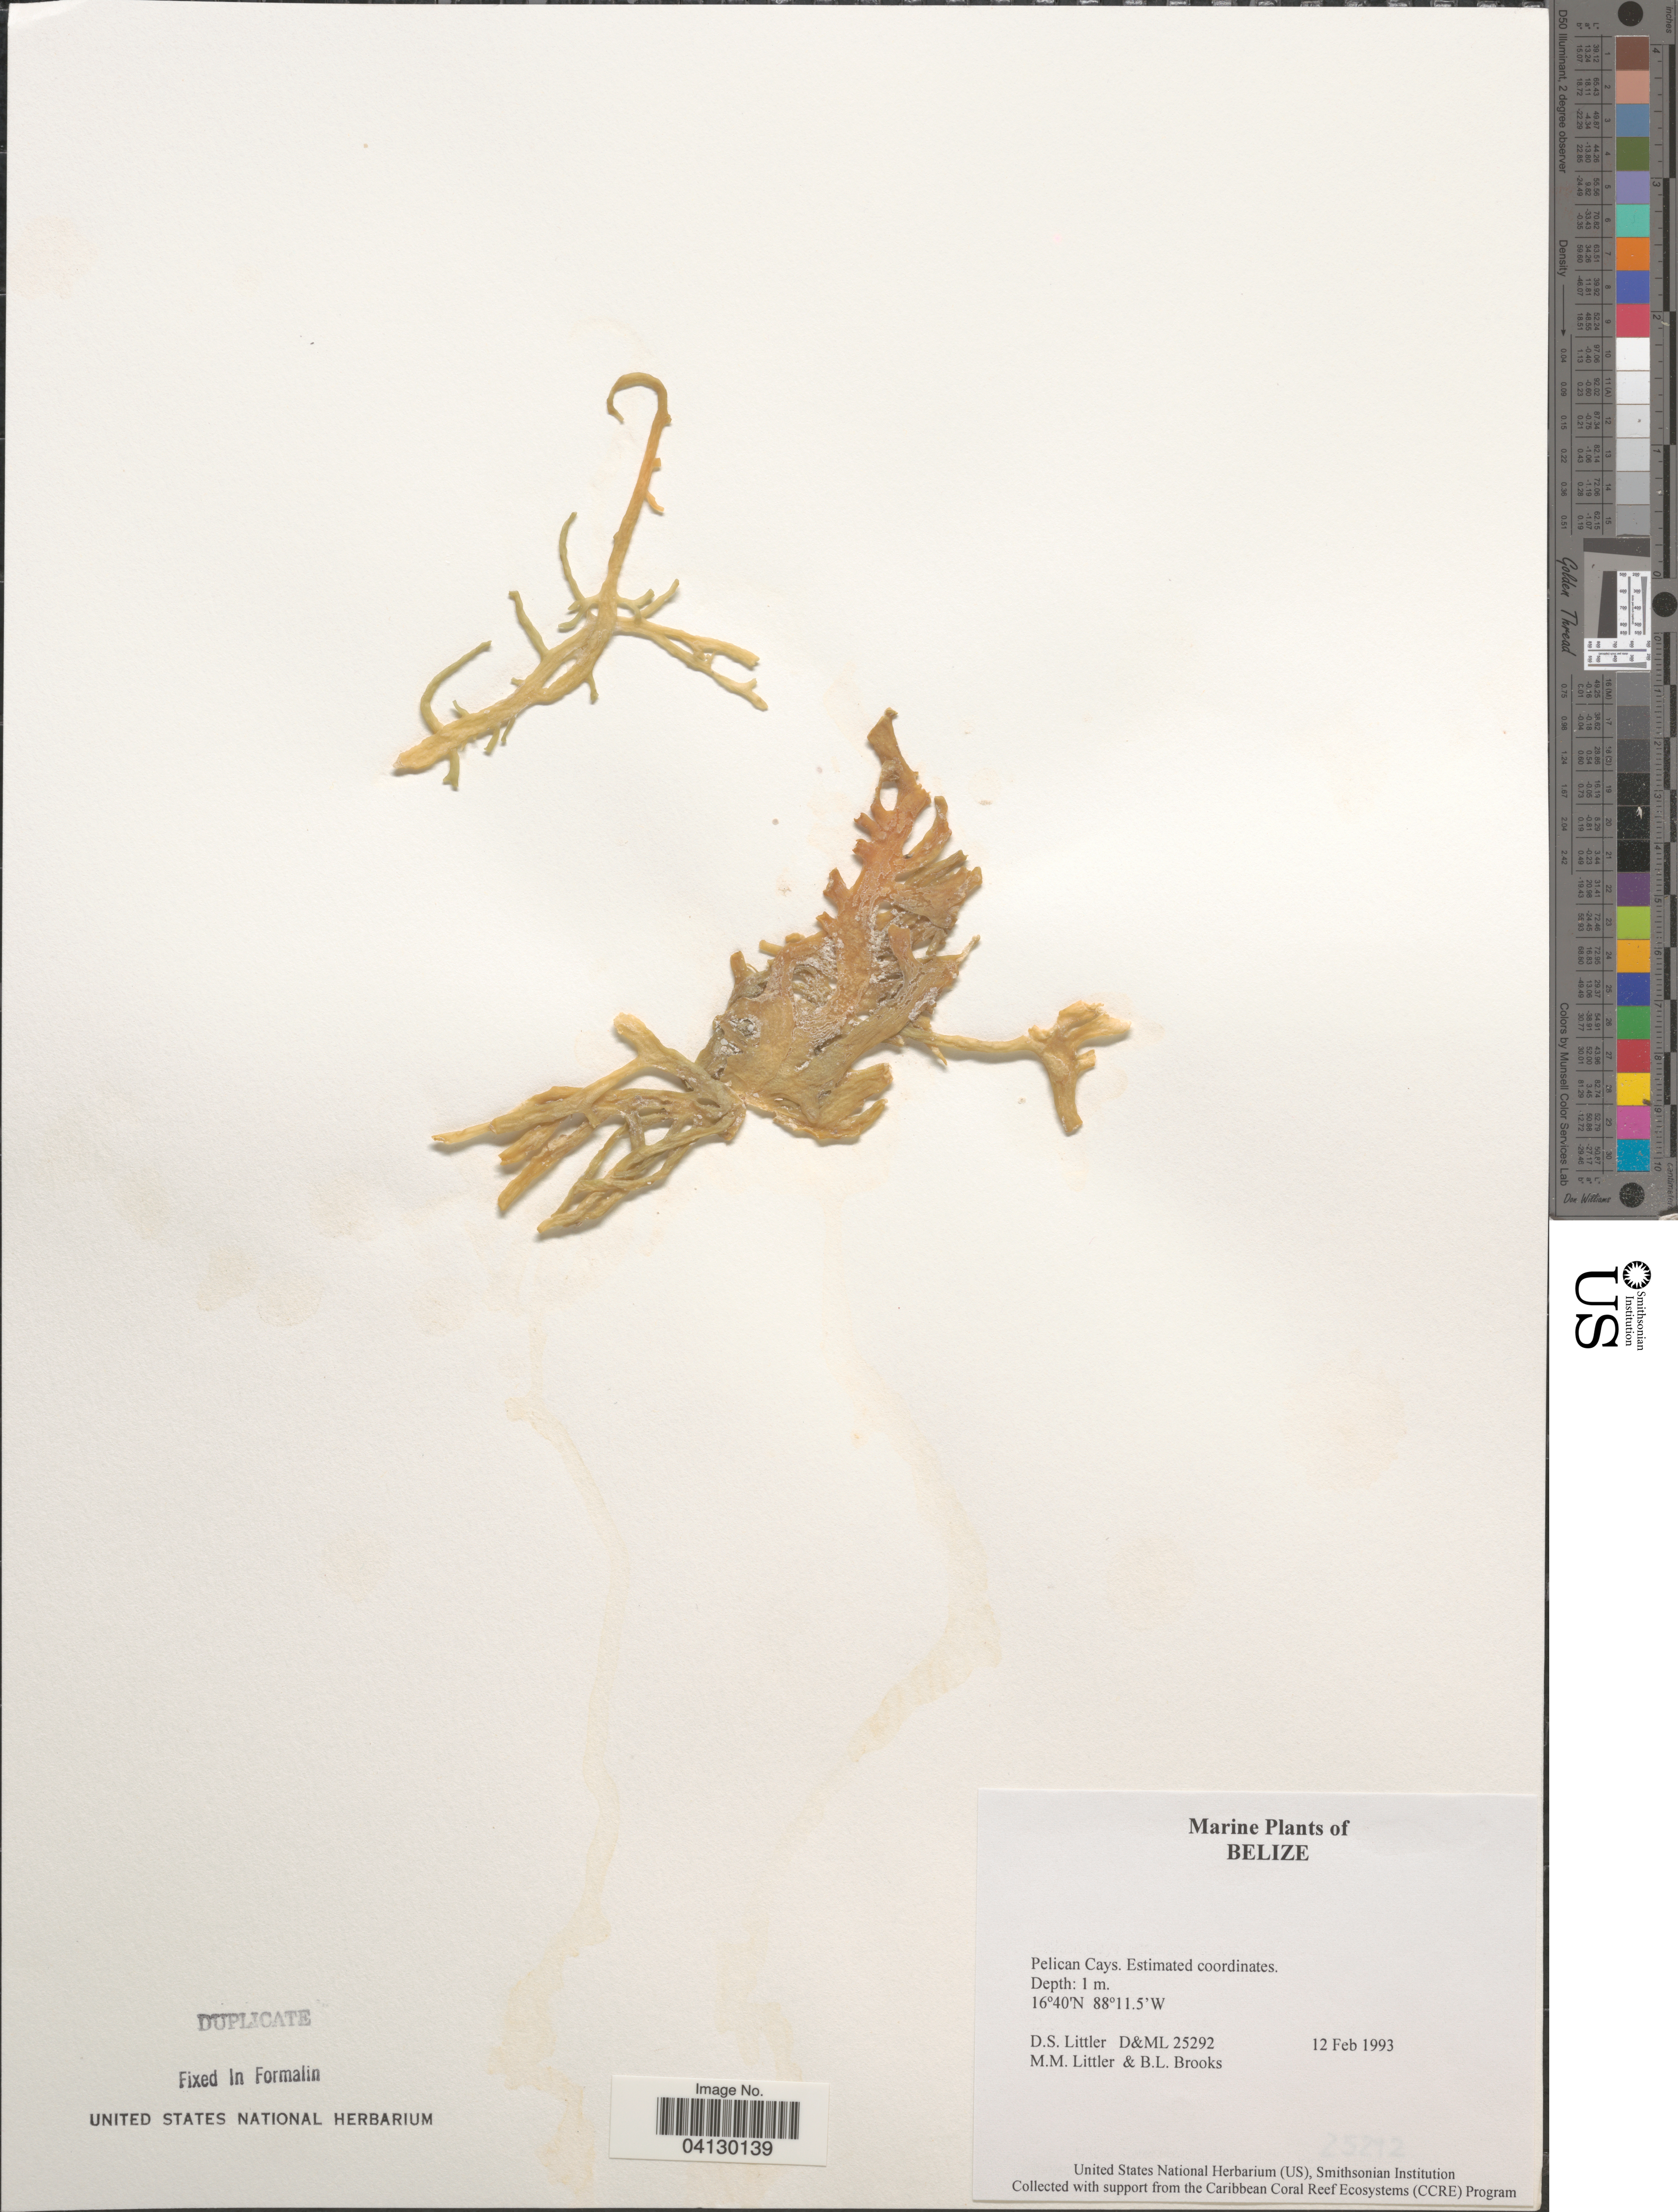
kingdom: Plantae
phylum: Rhodophyta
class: Florideophyceae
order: Corallinales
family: Corallinaceae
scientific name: Crustose Coralline Algae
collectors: D. S. Littler & B. Brooks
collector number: D&ML 25292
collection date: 1993-02-12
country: Belize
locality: Pelican Cays.